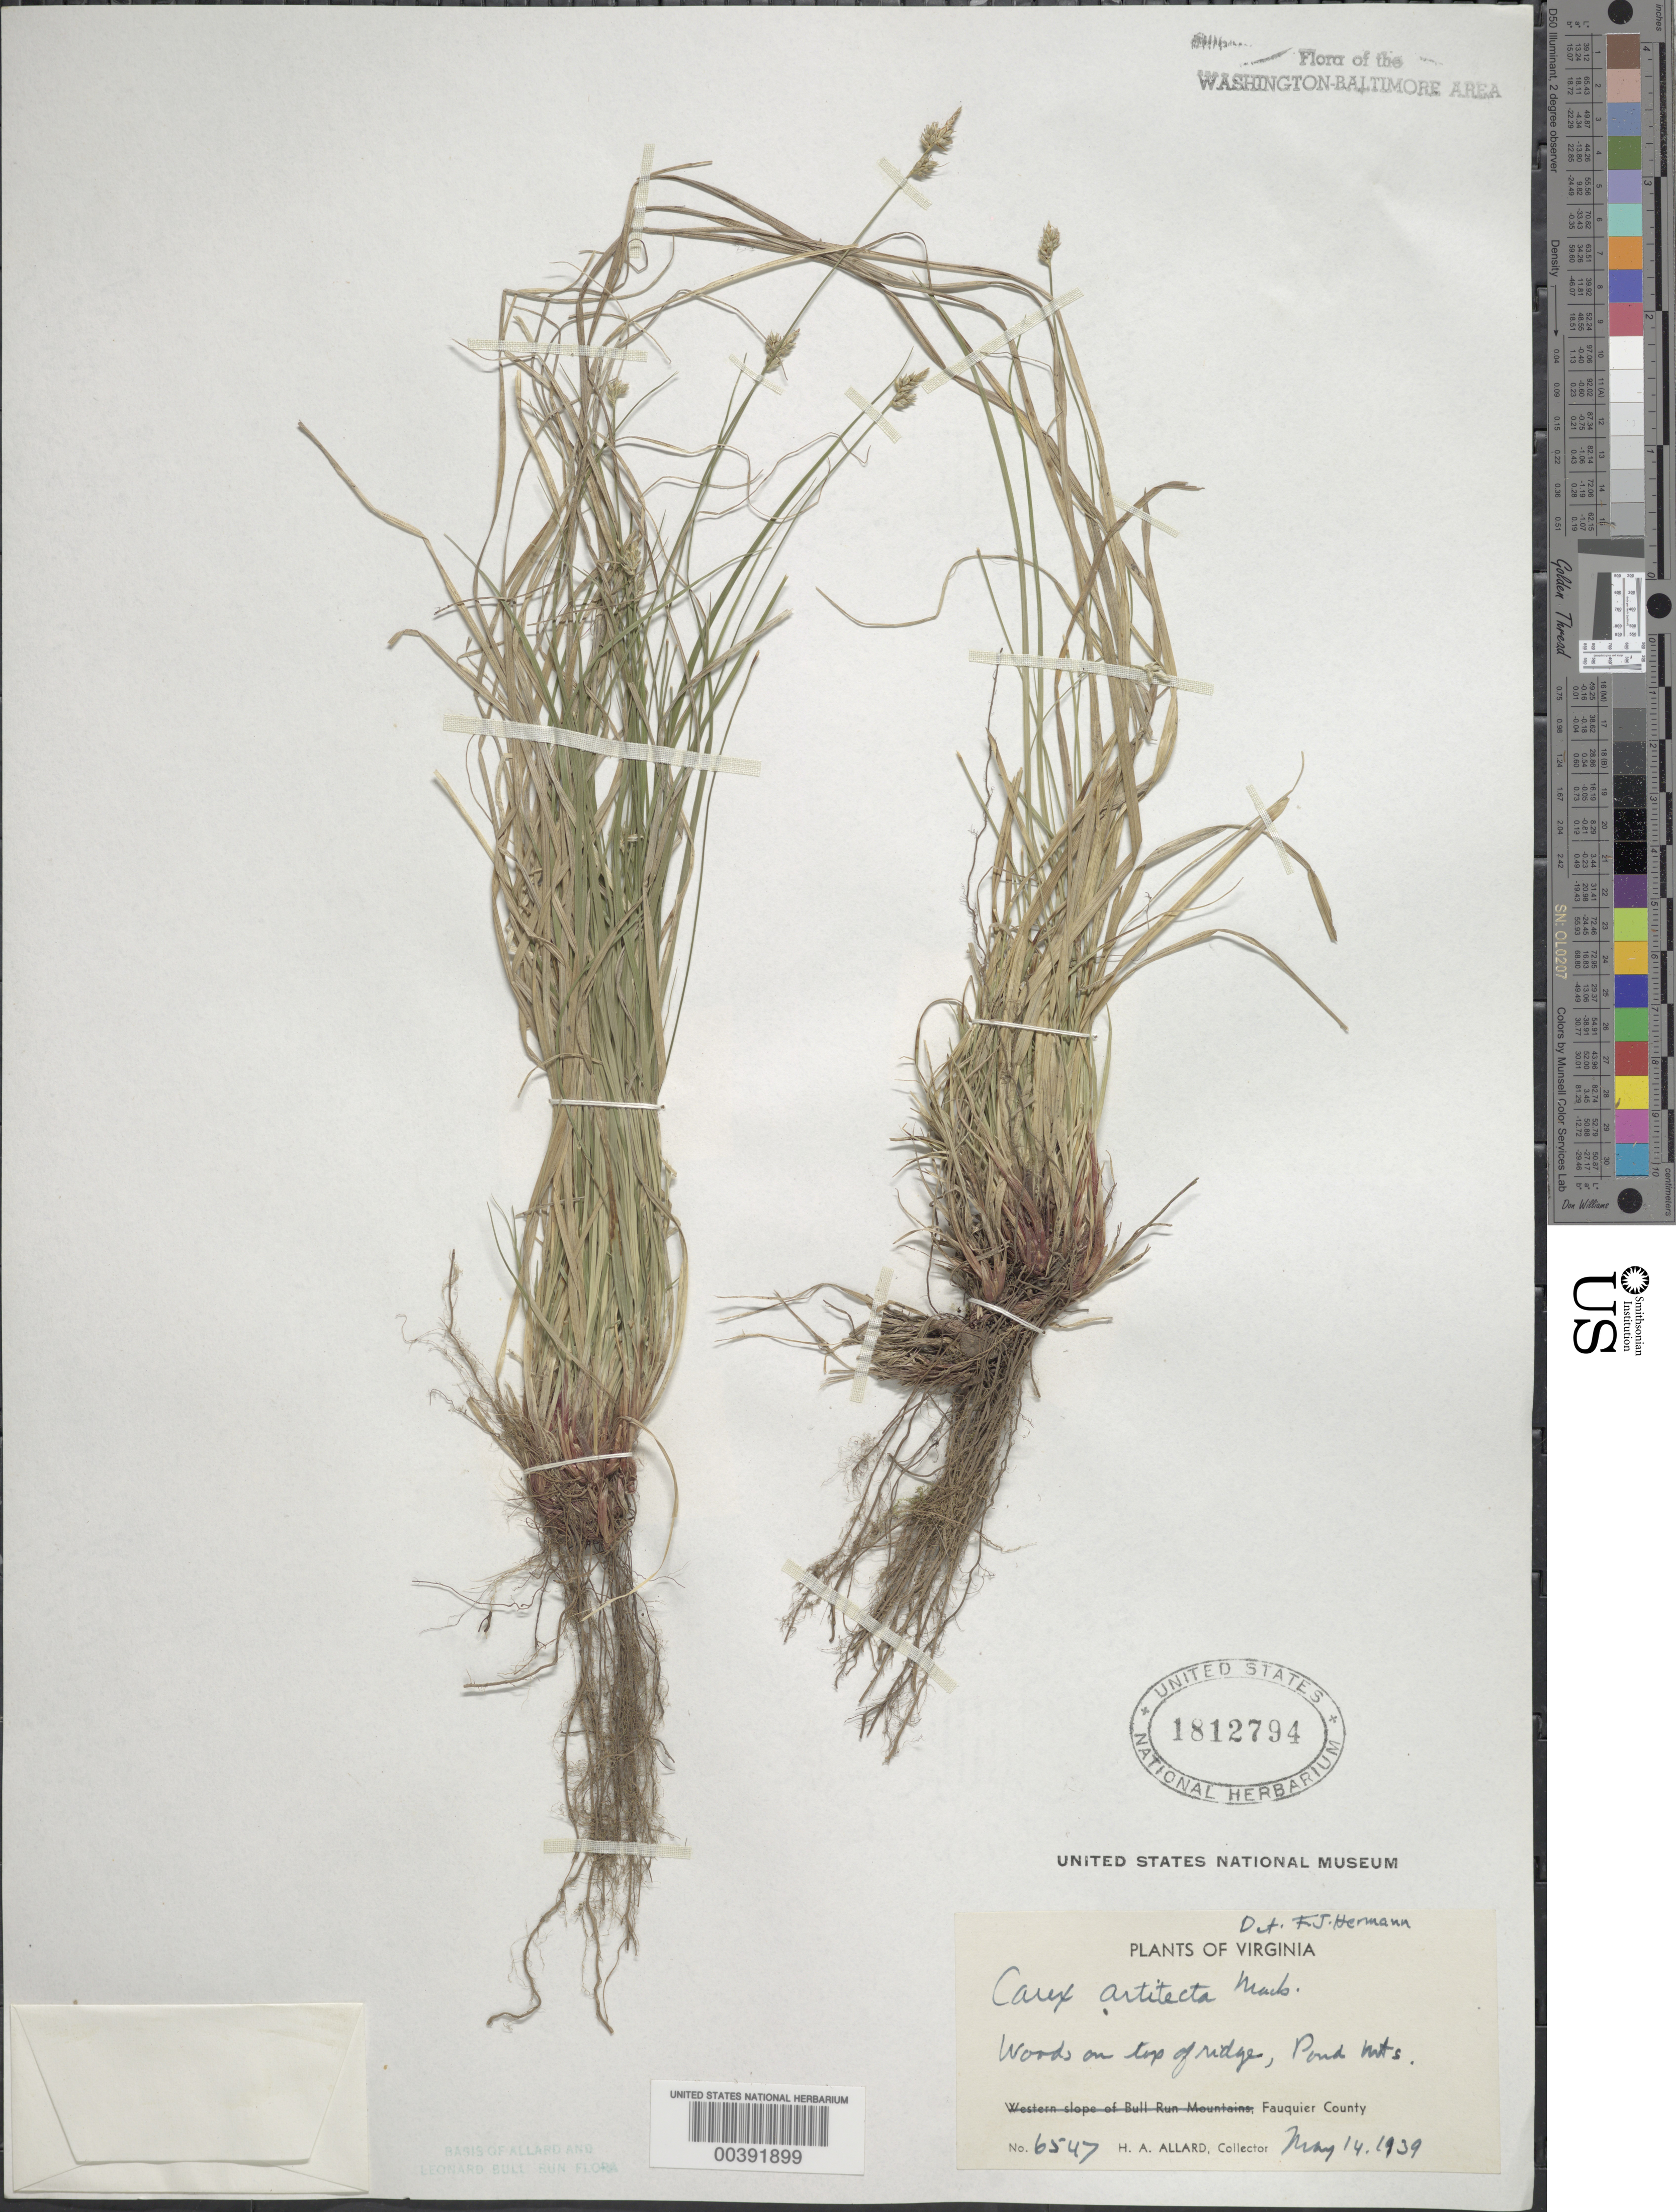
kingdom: Plantae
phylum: Tracheophyta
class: Liliopsida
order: Poales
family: Cyperaceae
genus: Carex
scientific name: Carex albicans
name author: Willd. ex Spreng.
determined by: Shetler, Stanwyn G., (US), NMNH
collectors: H. A. Allard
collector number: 6547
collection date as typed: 14 May 1939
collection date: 1939-05-14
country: United States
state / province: Virginia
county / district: Fauquier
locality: Pond Mountains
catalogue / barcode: US 1812794